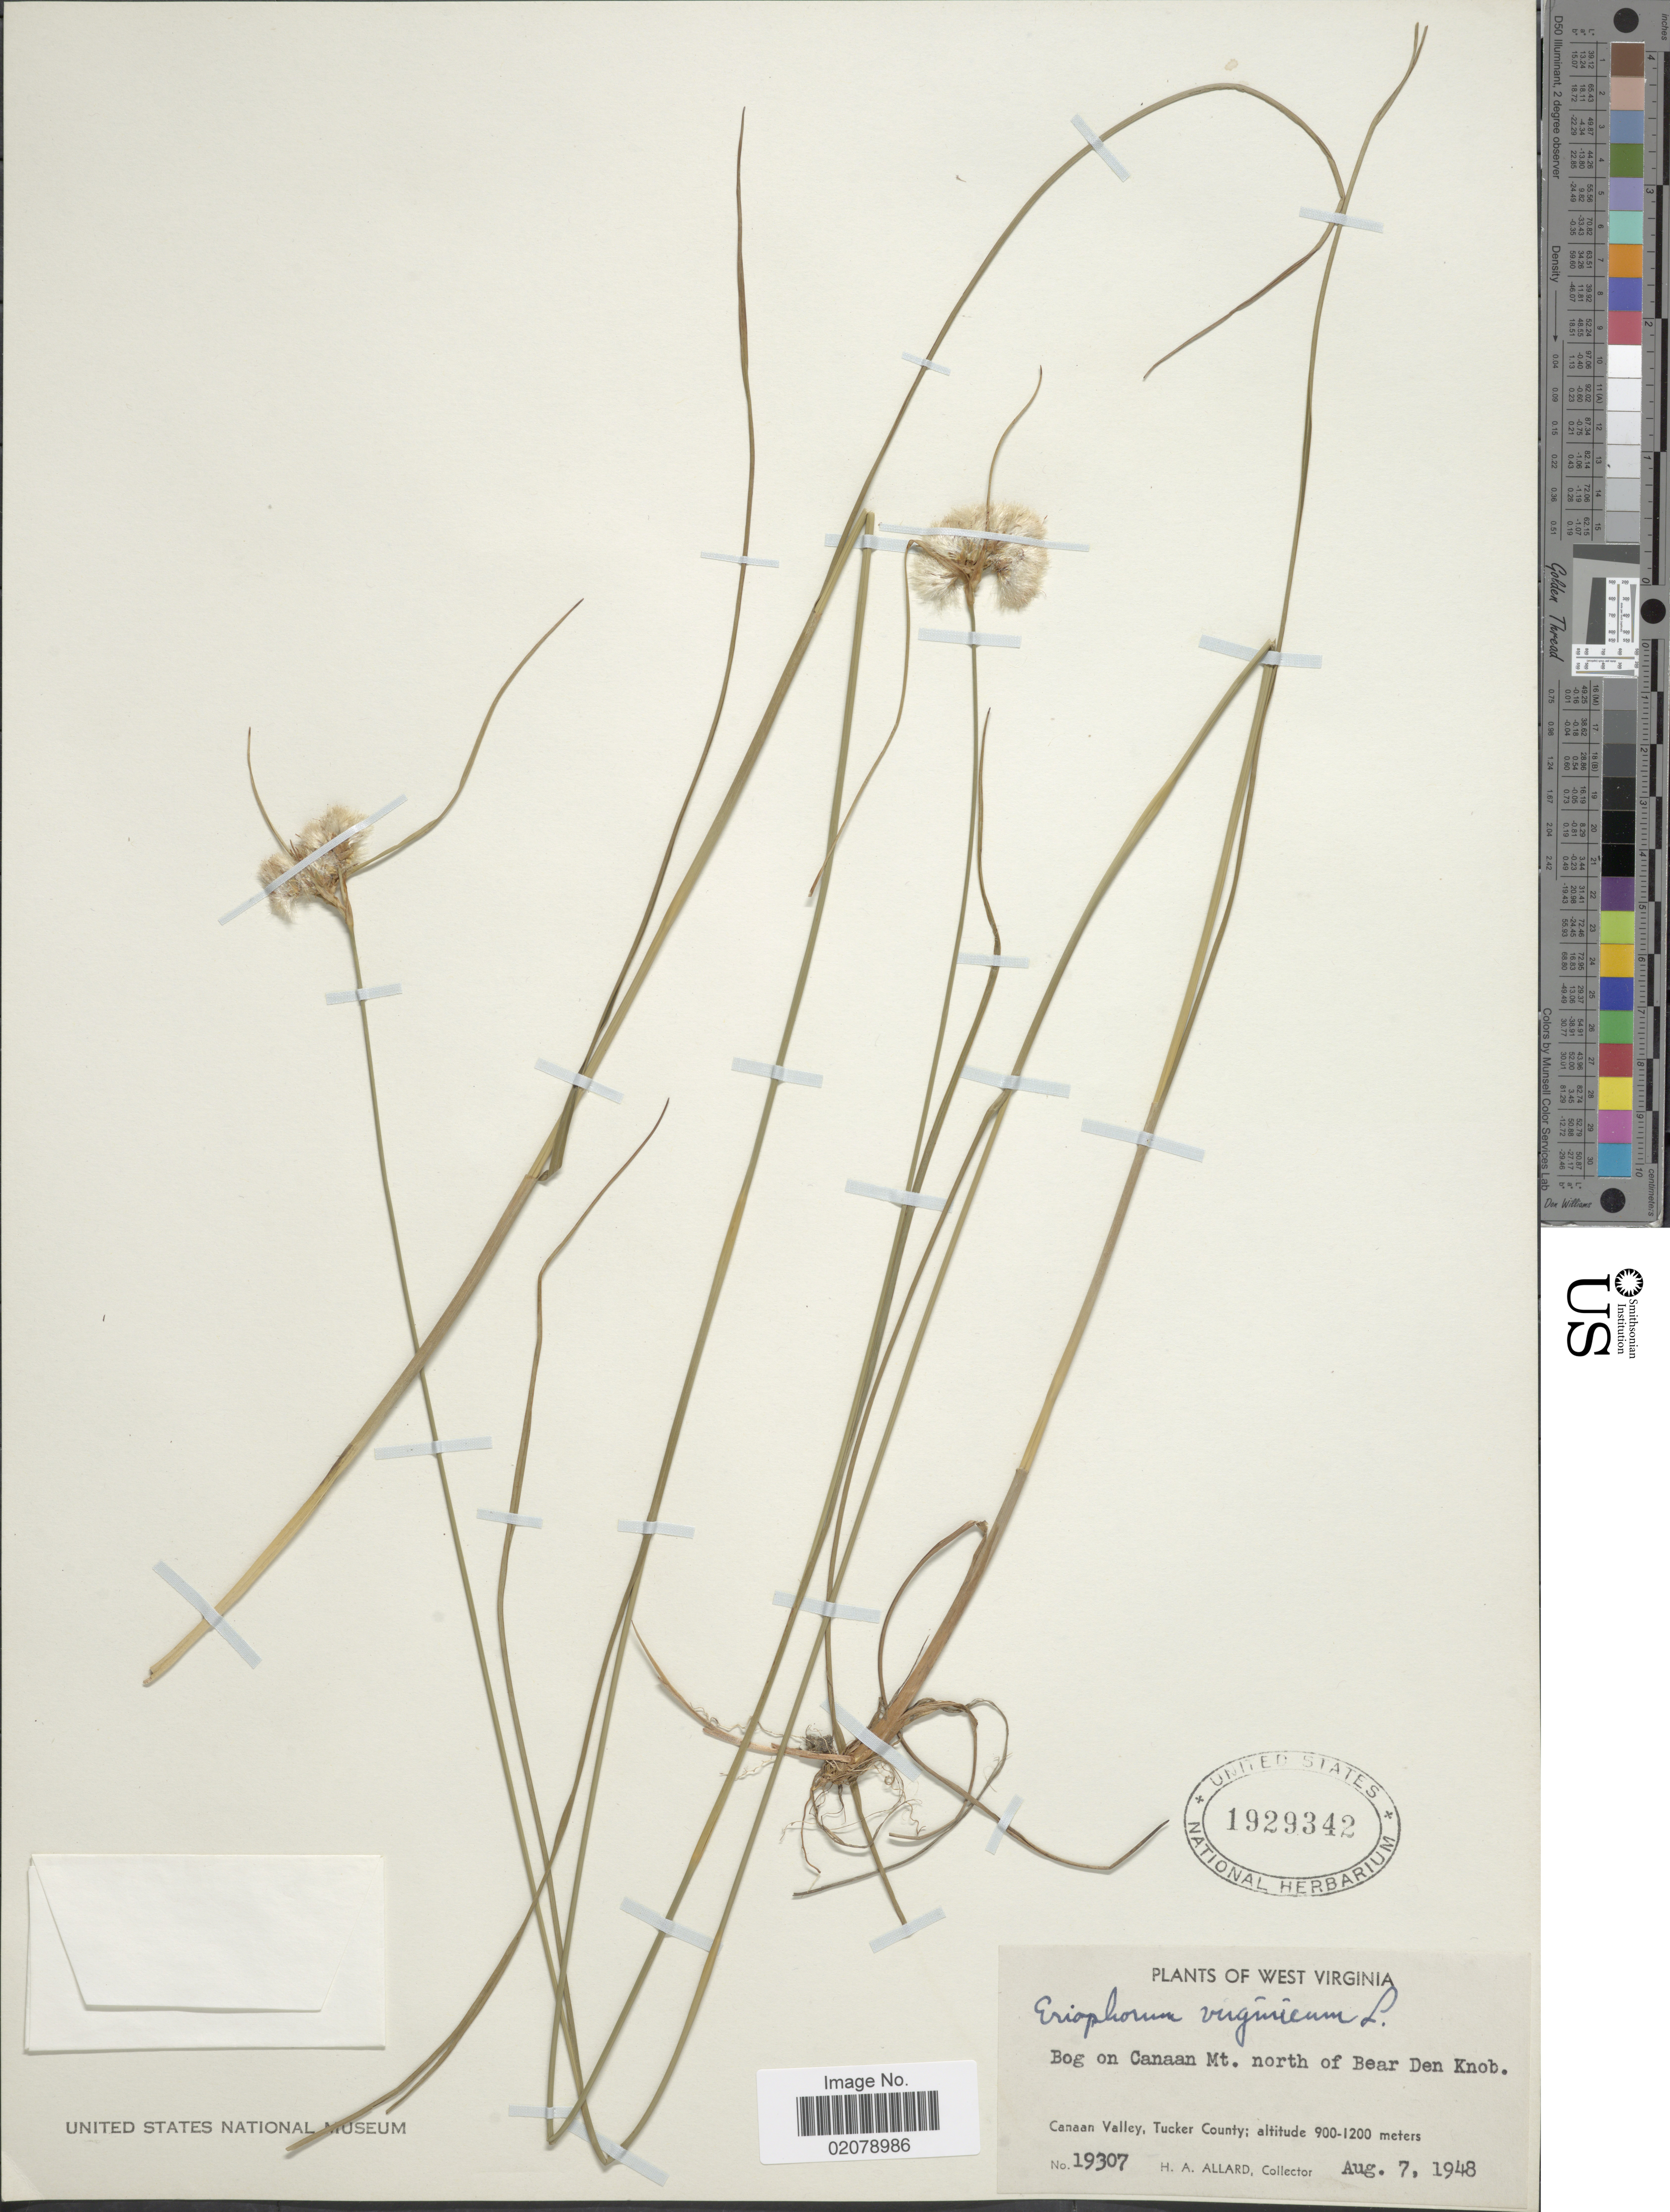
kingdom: Plantae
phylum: Tracheophyta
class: Liliopsida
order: Poales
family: Cyperaceae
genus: Eriophorum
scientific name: Eriophorum virginicum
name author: L.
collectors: H. A. Allard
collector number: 19307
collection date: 1948-08-07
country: United States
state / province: West Virginia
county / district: Tucker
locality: Bog on Canaan Mt. north of Bear Den Knob, Canaan Valley, Tucker County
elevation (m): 900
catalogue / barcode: US 1929342